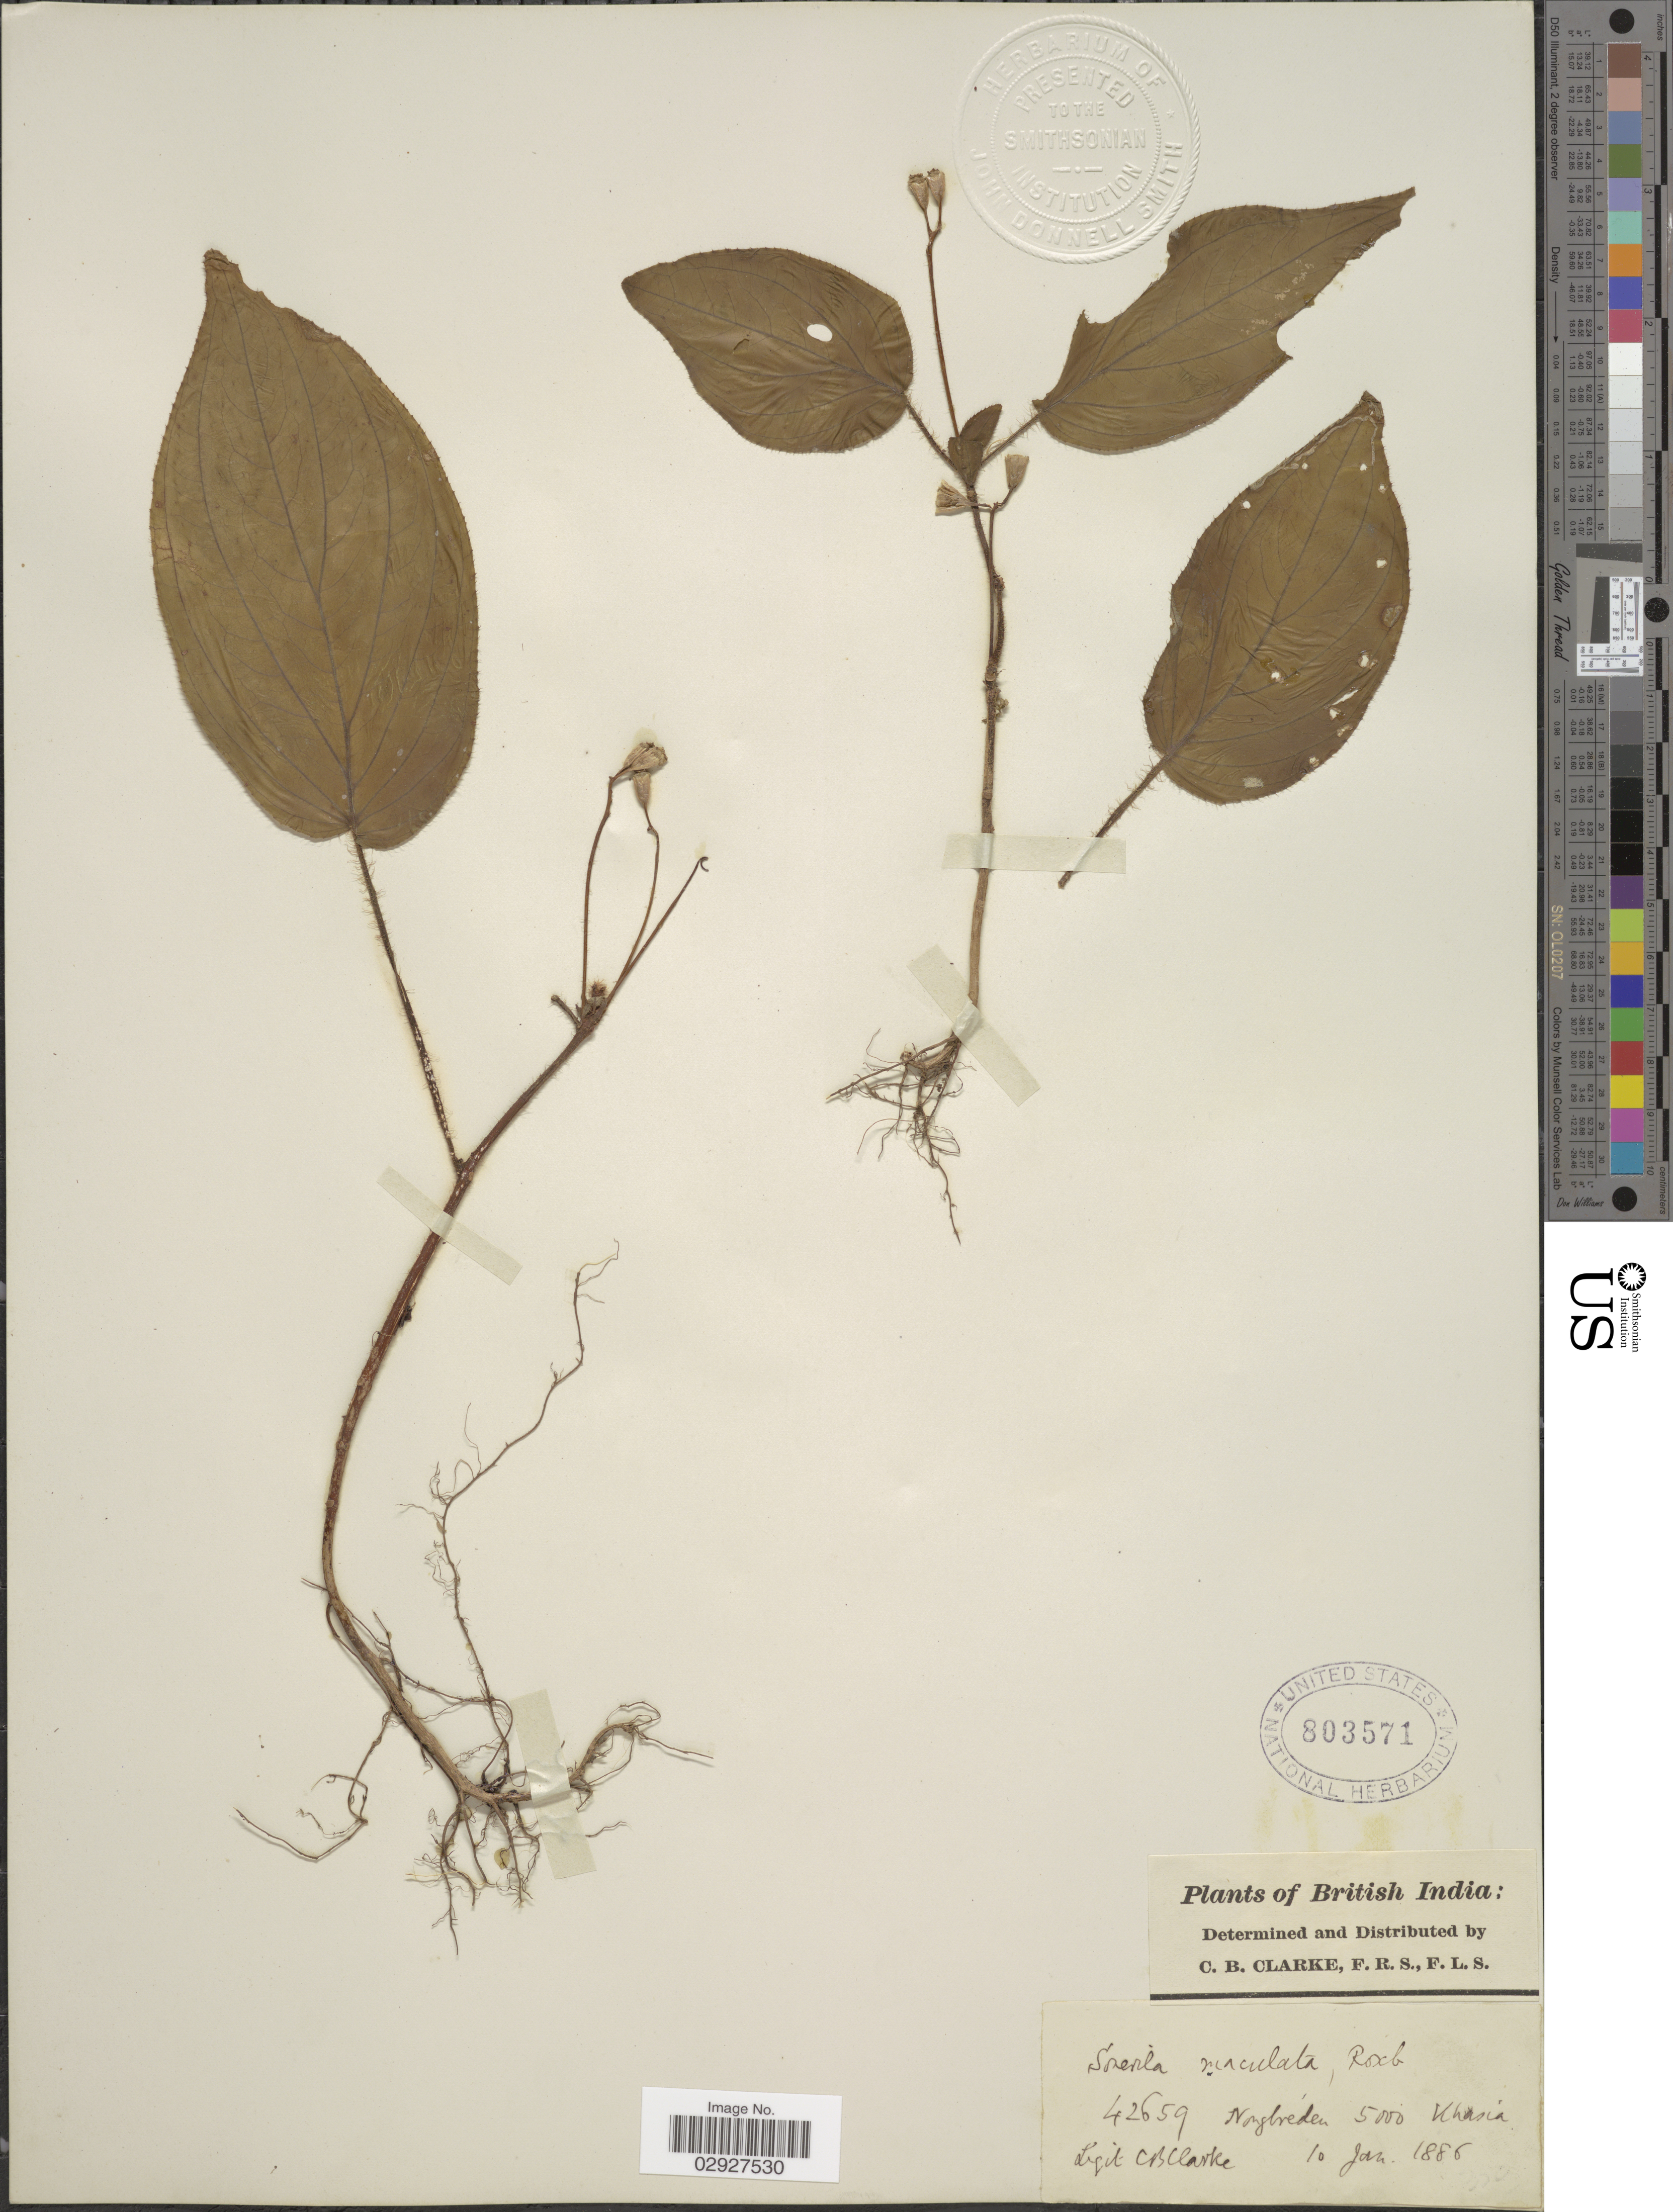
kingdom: Plantae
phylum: Tracheophyta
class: Magnoliopsida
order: Myrtales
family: Melastomataceae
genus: Sonerila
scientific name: Sonerila maculata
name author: Roxb.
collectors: C. B. Clarke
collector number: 42659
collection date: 1886-01-10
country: India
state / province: Meghalaya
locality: British India. Nongbreden [interpreted], Khasia.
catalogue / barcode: US 803571